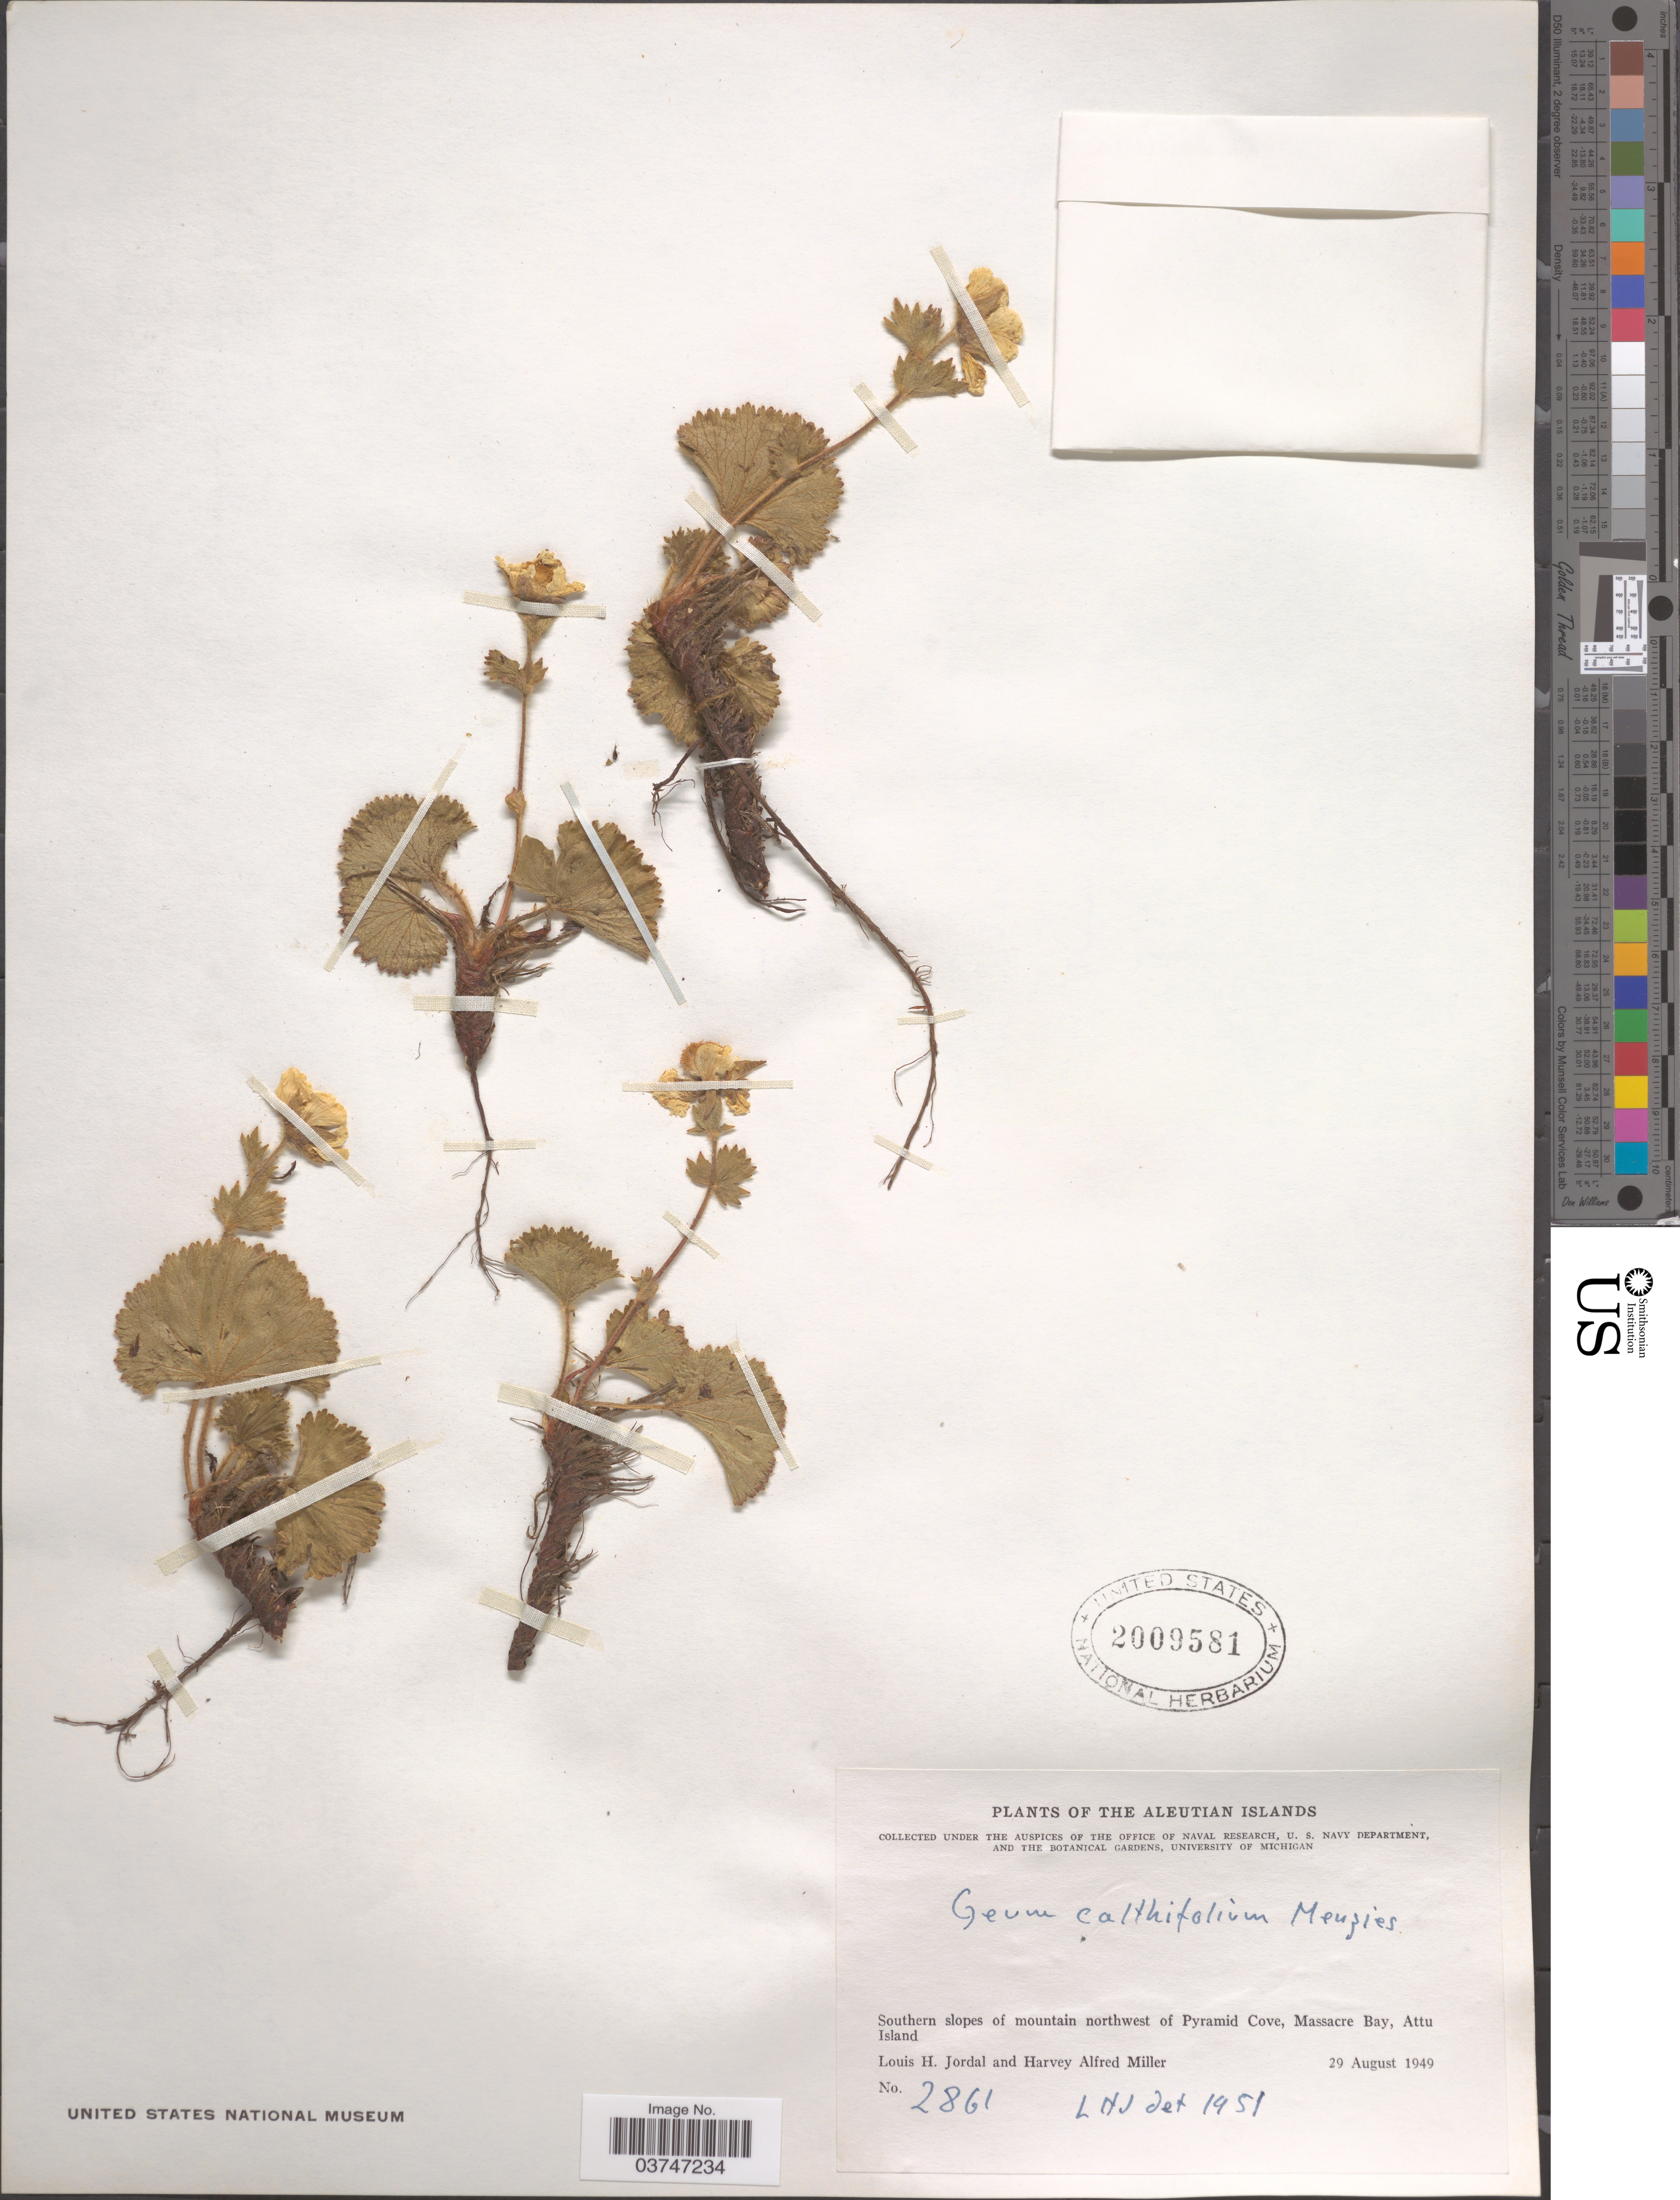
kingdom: Plantae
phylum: Tracheophyta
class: Magnoliopsida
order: Rosales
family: Rosaceae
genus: Geum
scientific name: Geum calthifolium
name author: Menzies ex Sm.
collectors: L. Jordal & H. A. Miller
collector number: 2861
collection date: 1949-08-29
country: United States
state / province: Alaska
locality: Aleutian Islands. Southern slopes of mountain northwest of Pyramid Cove, Massacre Bay, Attu Island.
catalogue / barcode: US 2009581